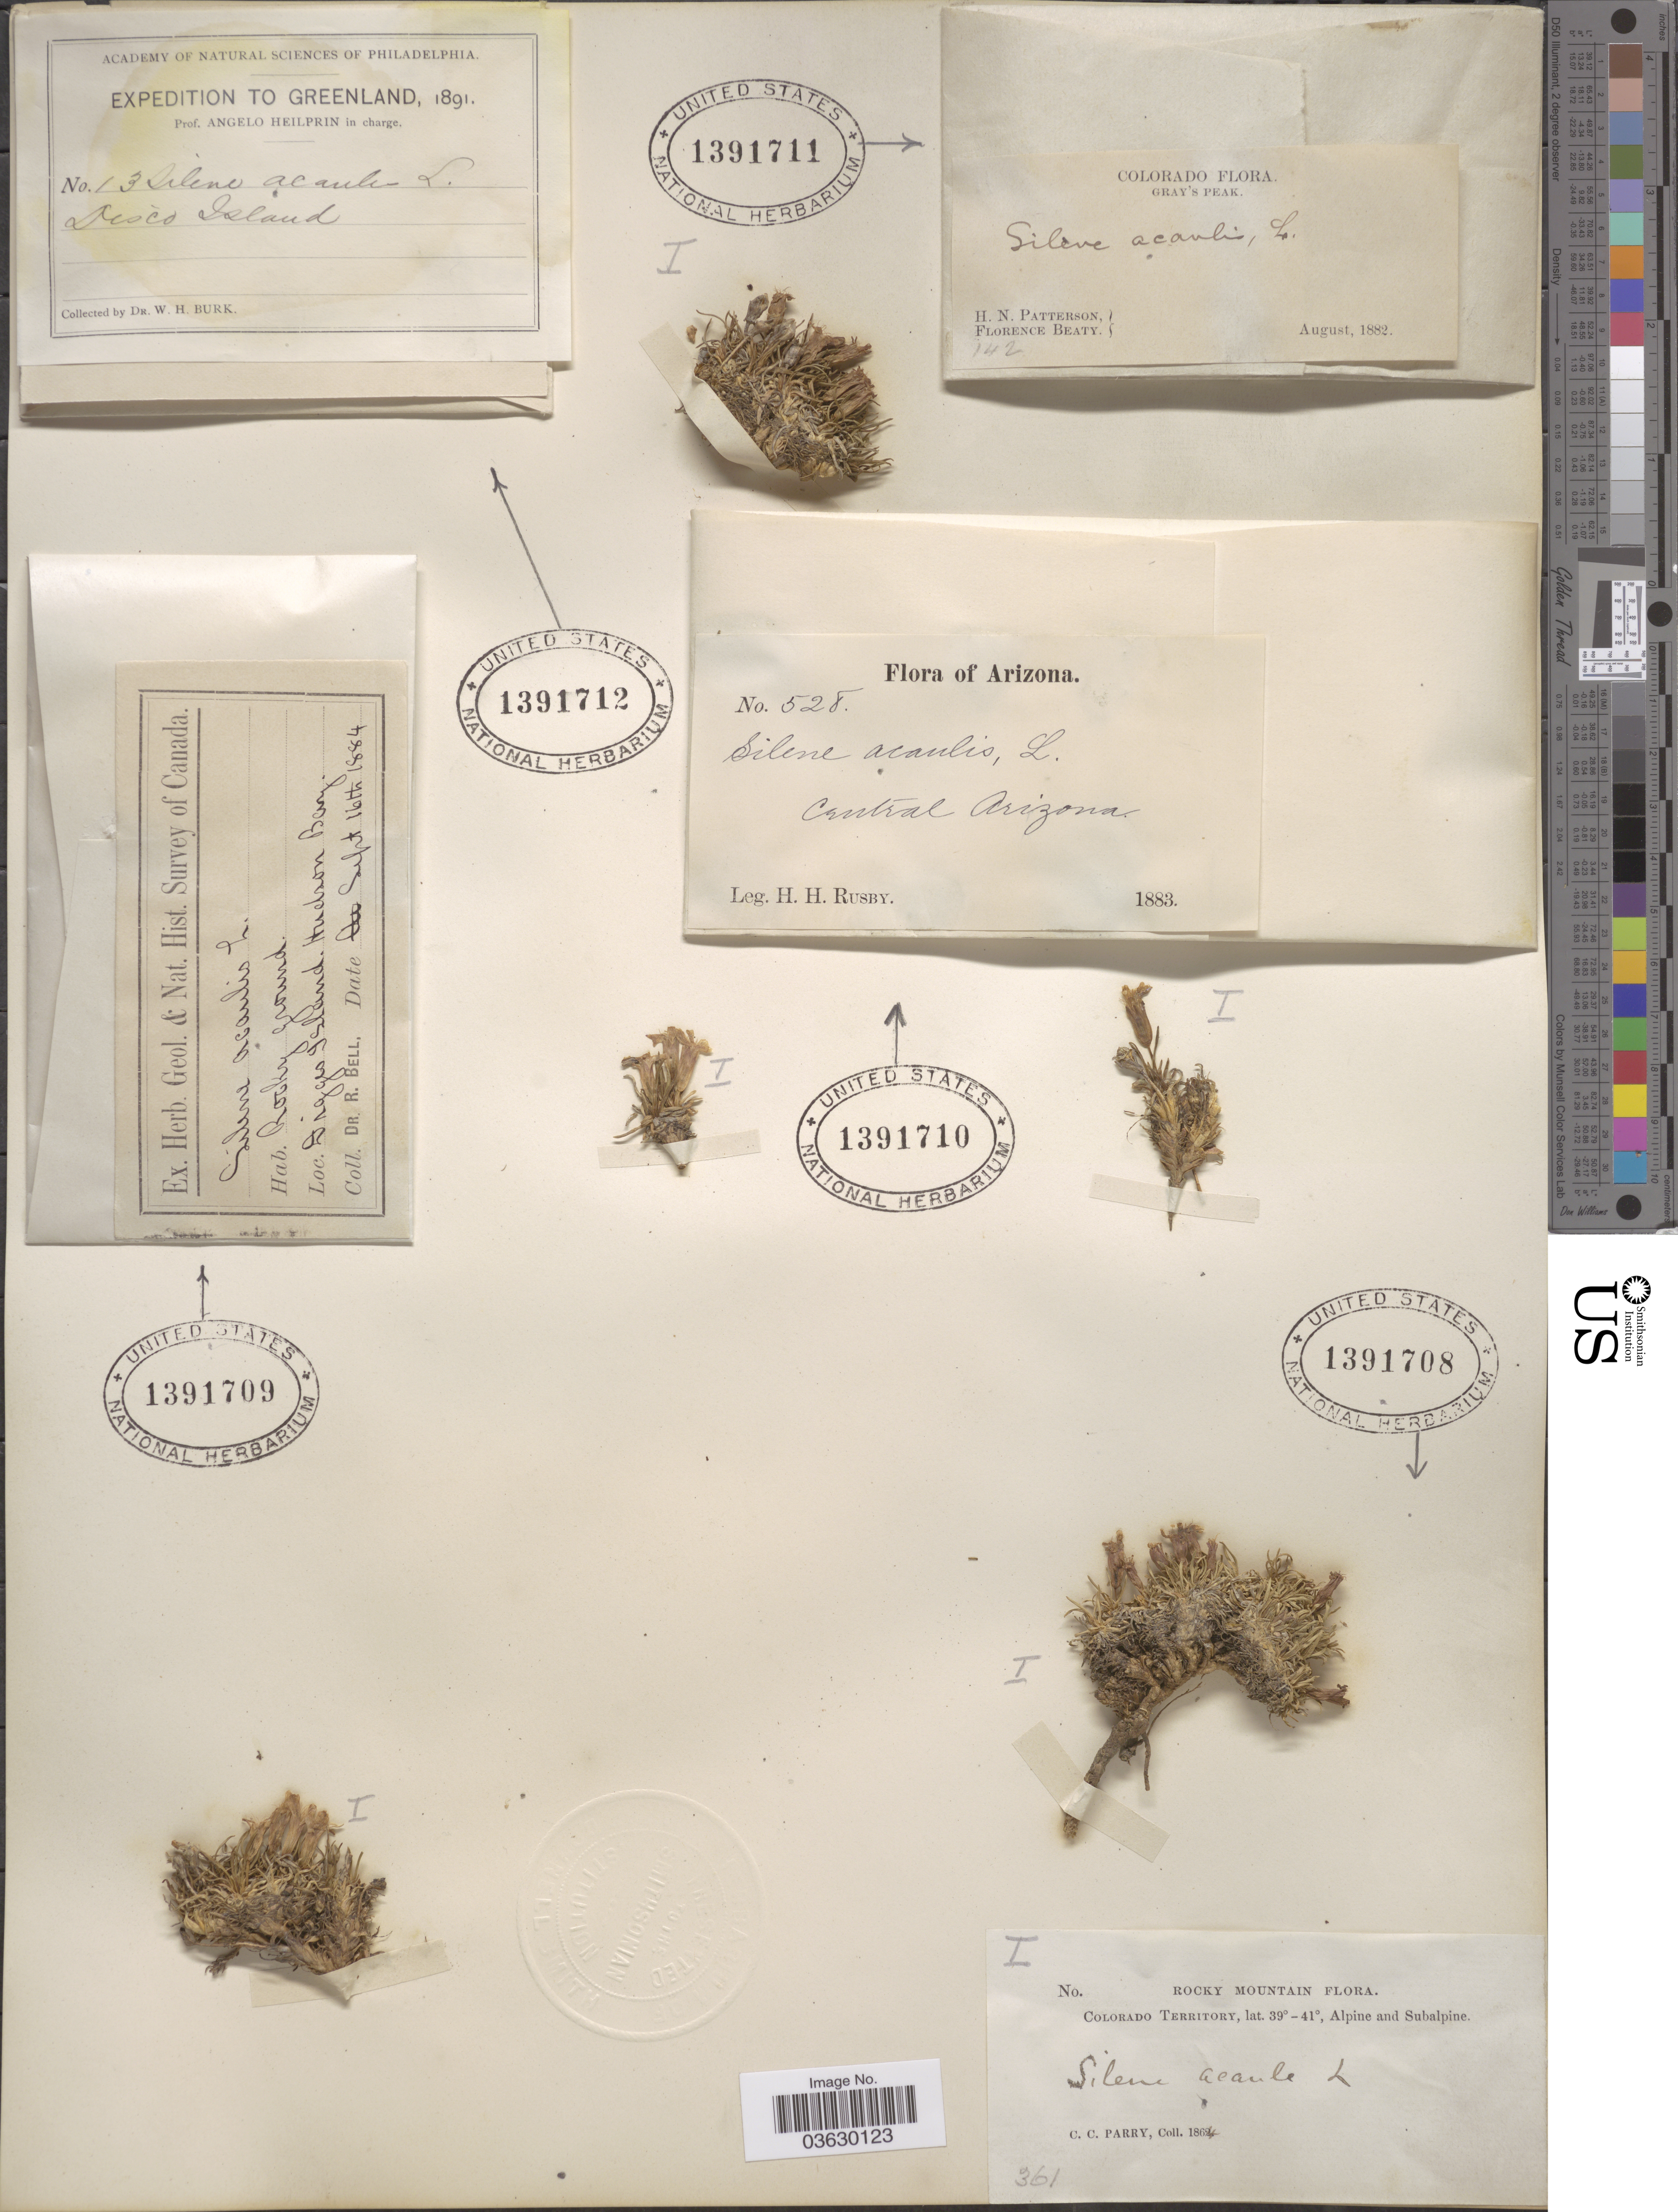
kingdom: Plantae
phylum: Tracheophyta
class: Magnoliopsida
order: Caryophyllales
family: Caryophyllaceae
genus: Silene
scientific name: Silene acaulis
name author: (L.) Jacq.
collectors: W. Burk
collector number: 13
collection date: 1891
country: Greenland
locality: Disco Island.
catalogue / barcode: US 1391712